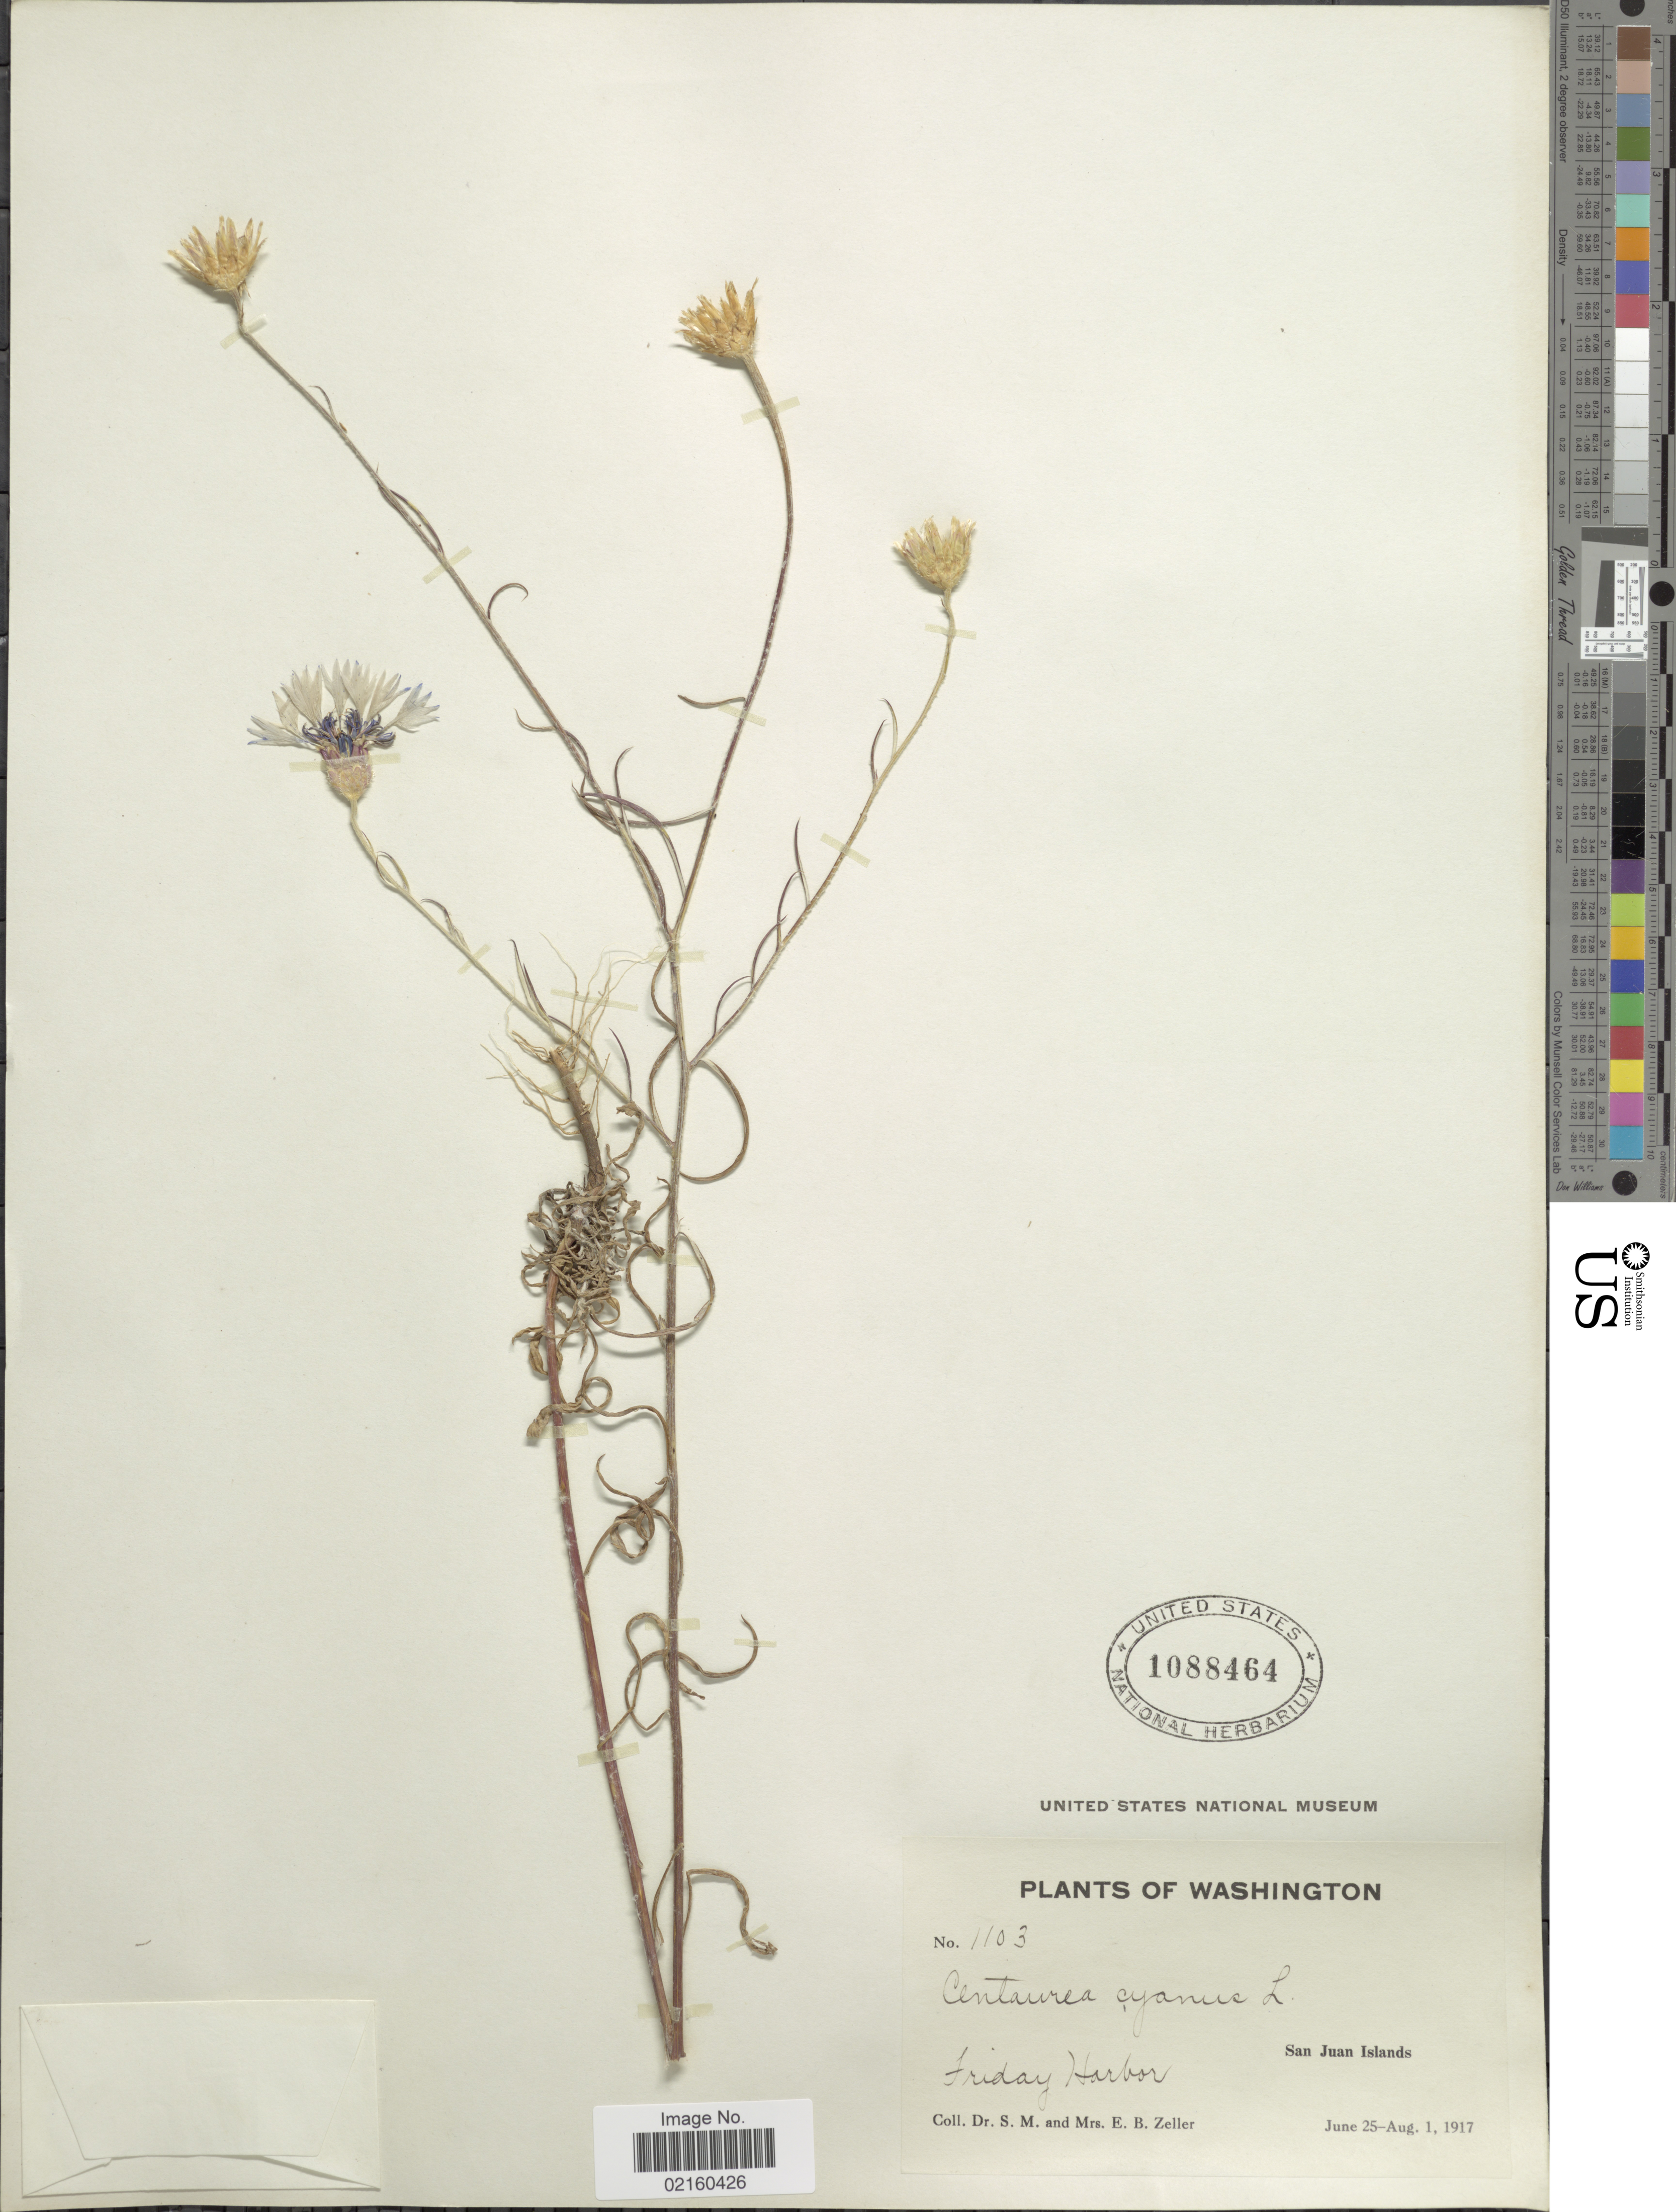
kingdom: Plantae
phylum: Tracheophyta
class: Magnoliopsida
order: Asterales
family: Asteraceae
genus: Centaurea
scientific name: Centaurea cyanus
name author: L.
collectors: S. Zeller & E. Zeller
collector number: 1103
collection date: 1917-06-25/1917-08-01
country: United States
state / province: Washington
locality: San Juan Islands, Friday Harbor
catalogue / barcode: US 1088464